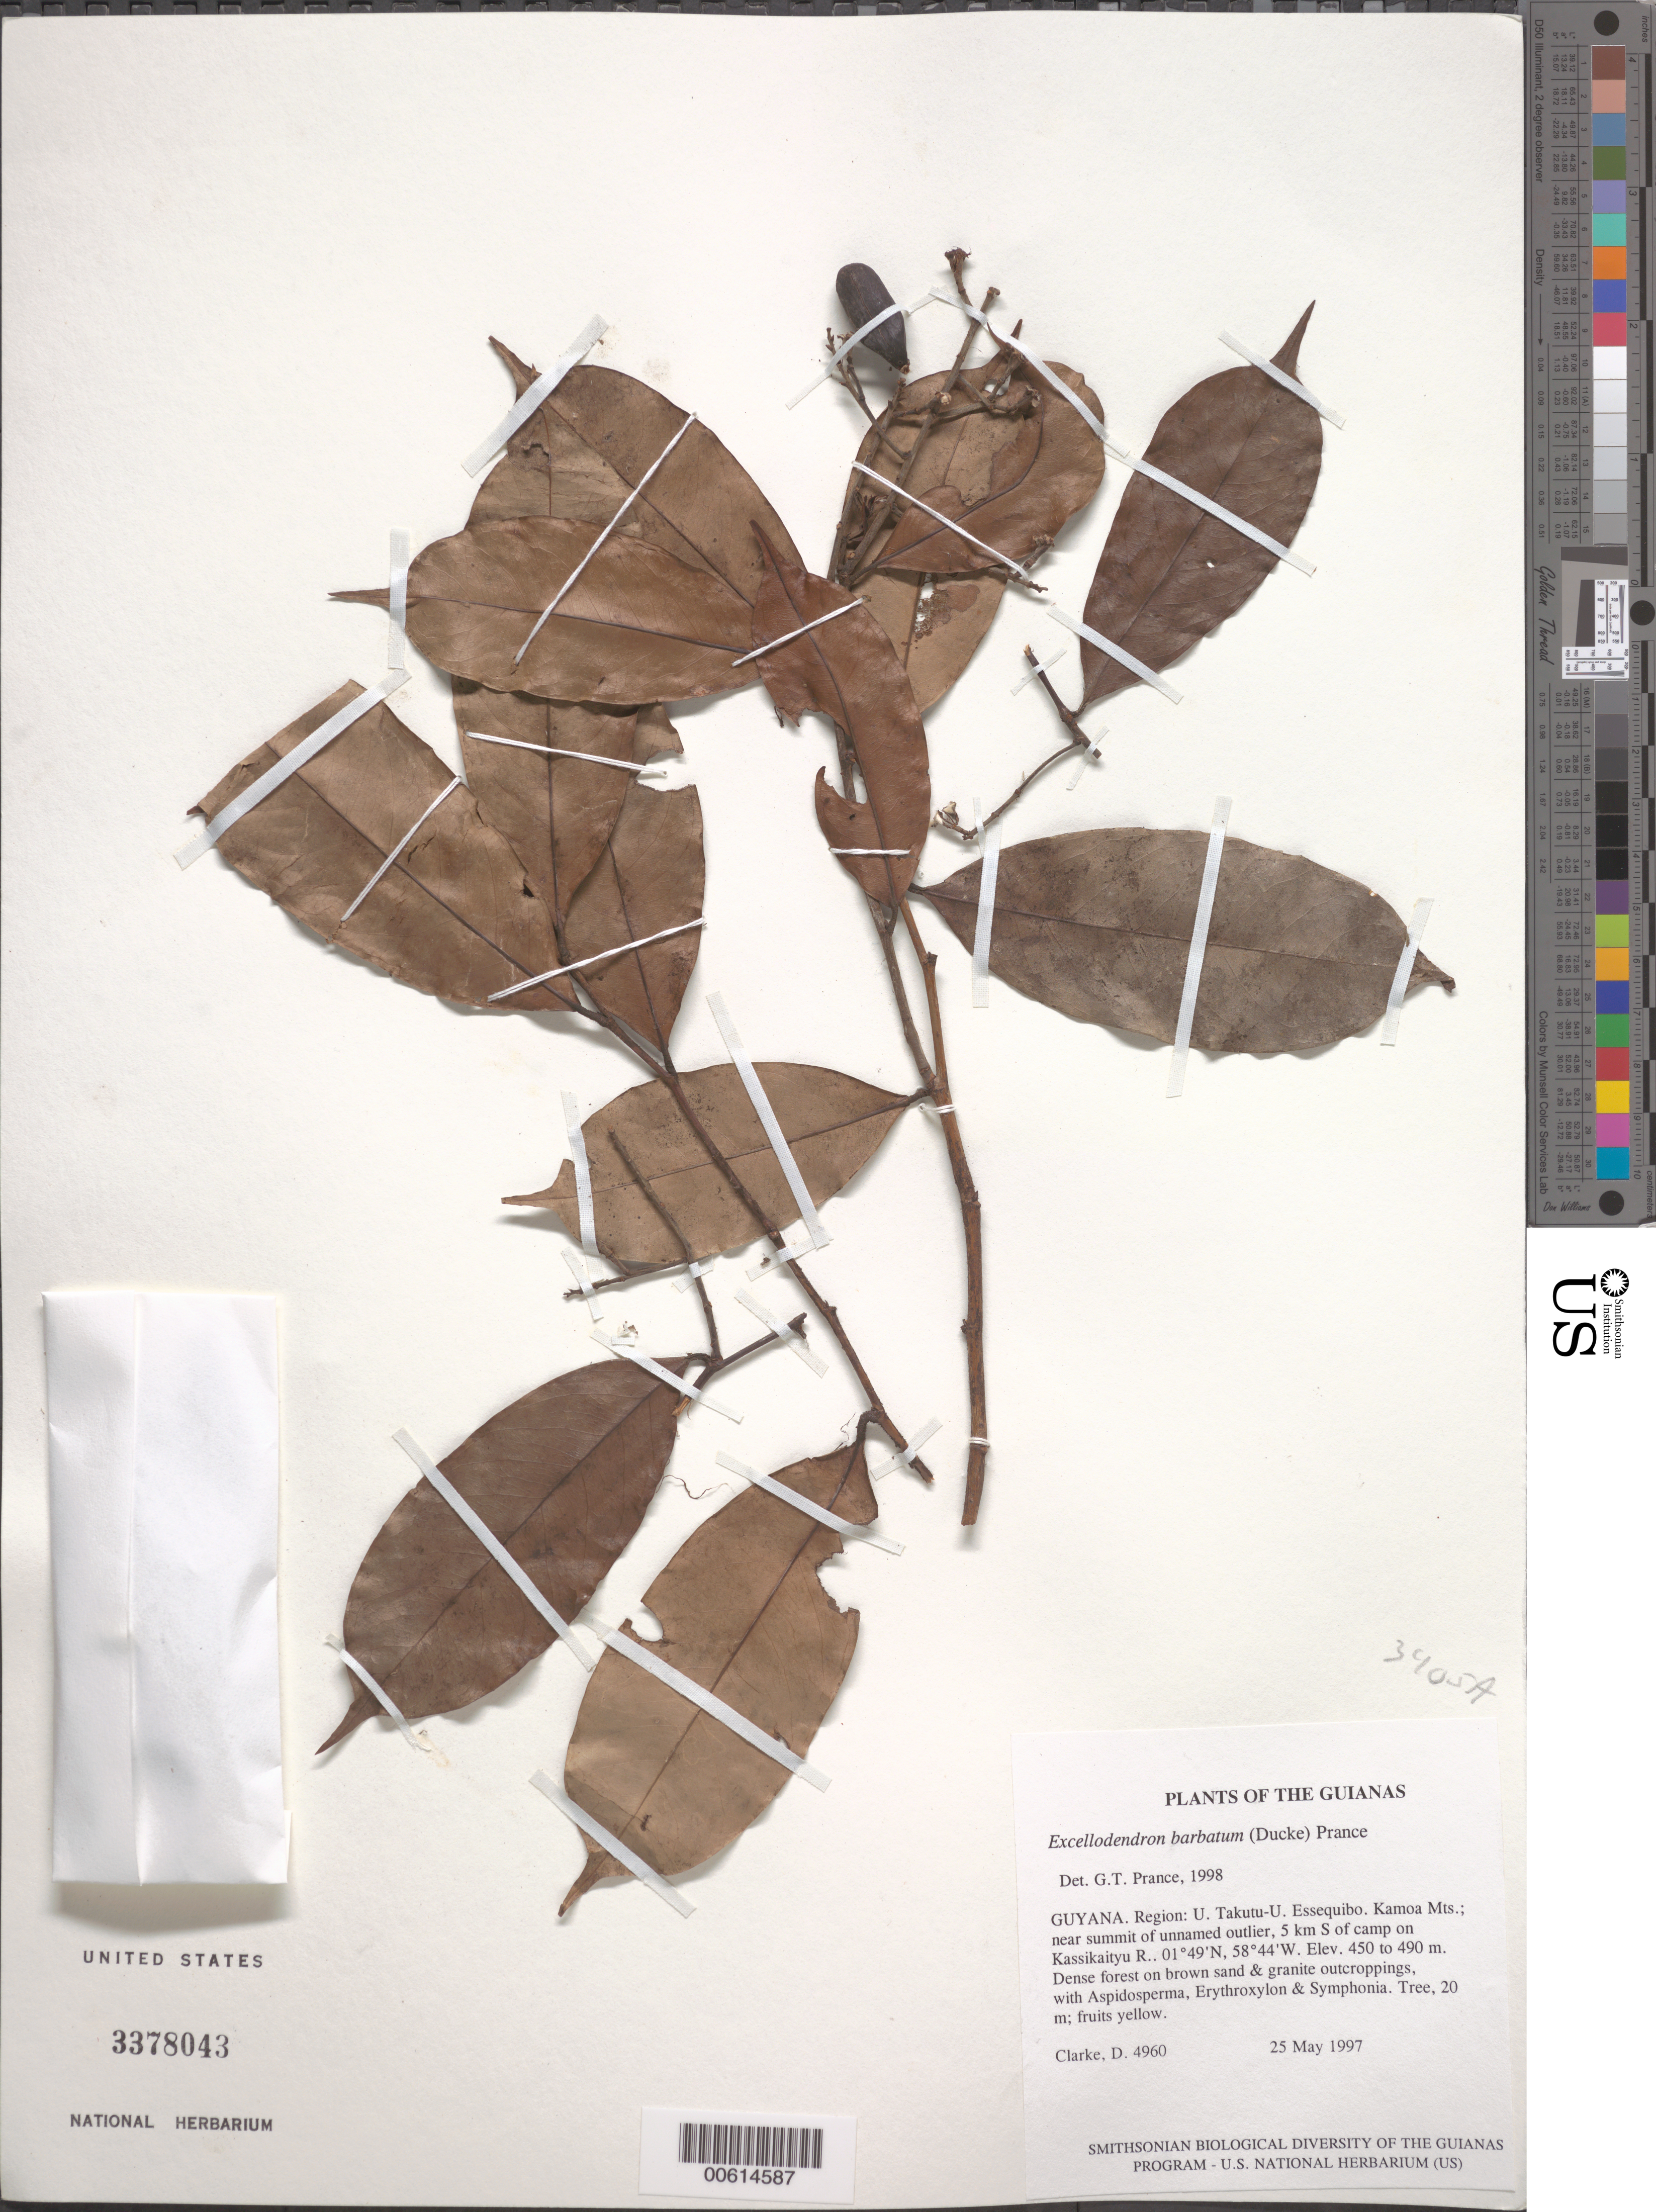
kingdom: Plantae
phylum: Tracheophyta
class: Magnoliopsida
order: Malpighiales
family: Chrysobalanaceae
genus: Exellodendron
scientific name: Exellodendron barbatum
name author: (Ducke) Prance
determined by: Prance, G. T.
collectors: H. D. Clarke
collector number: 4960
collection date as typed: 25 May 1997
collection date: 1997-05-25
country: Guyana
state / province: U. Takutu-U. Essequibo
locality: Kamoa Mts.; near summit of unnamed outlier, 5 km S of camp on Kassikaityu R.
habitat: Dense forest on brown sand & granite outcroppings, with Aspidosperma, Erythroxylum & Symphonia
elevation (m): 450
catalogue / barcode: US 3378043